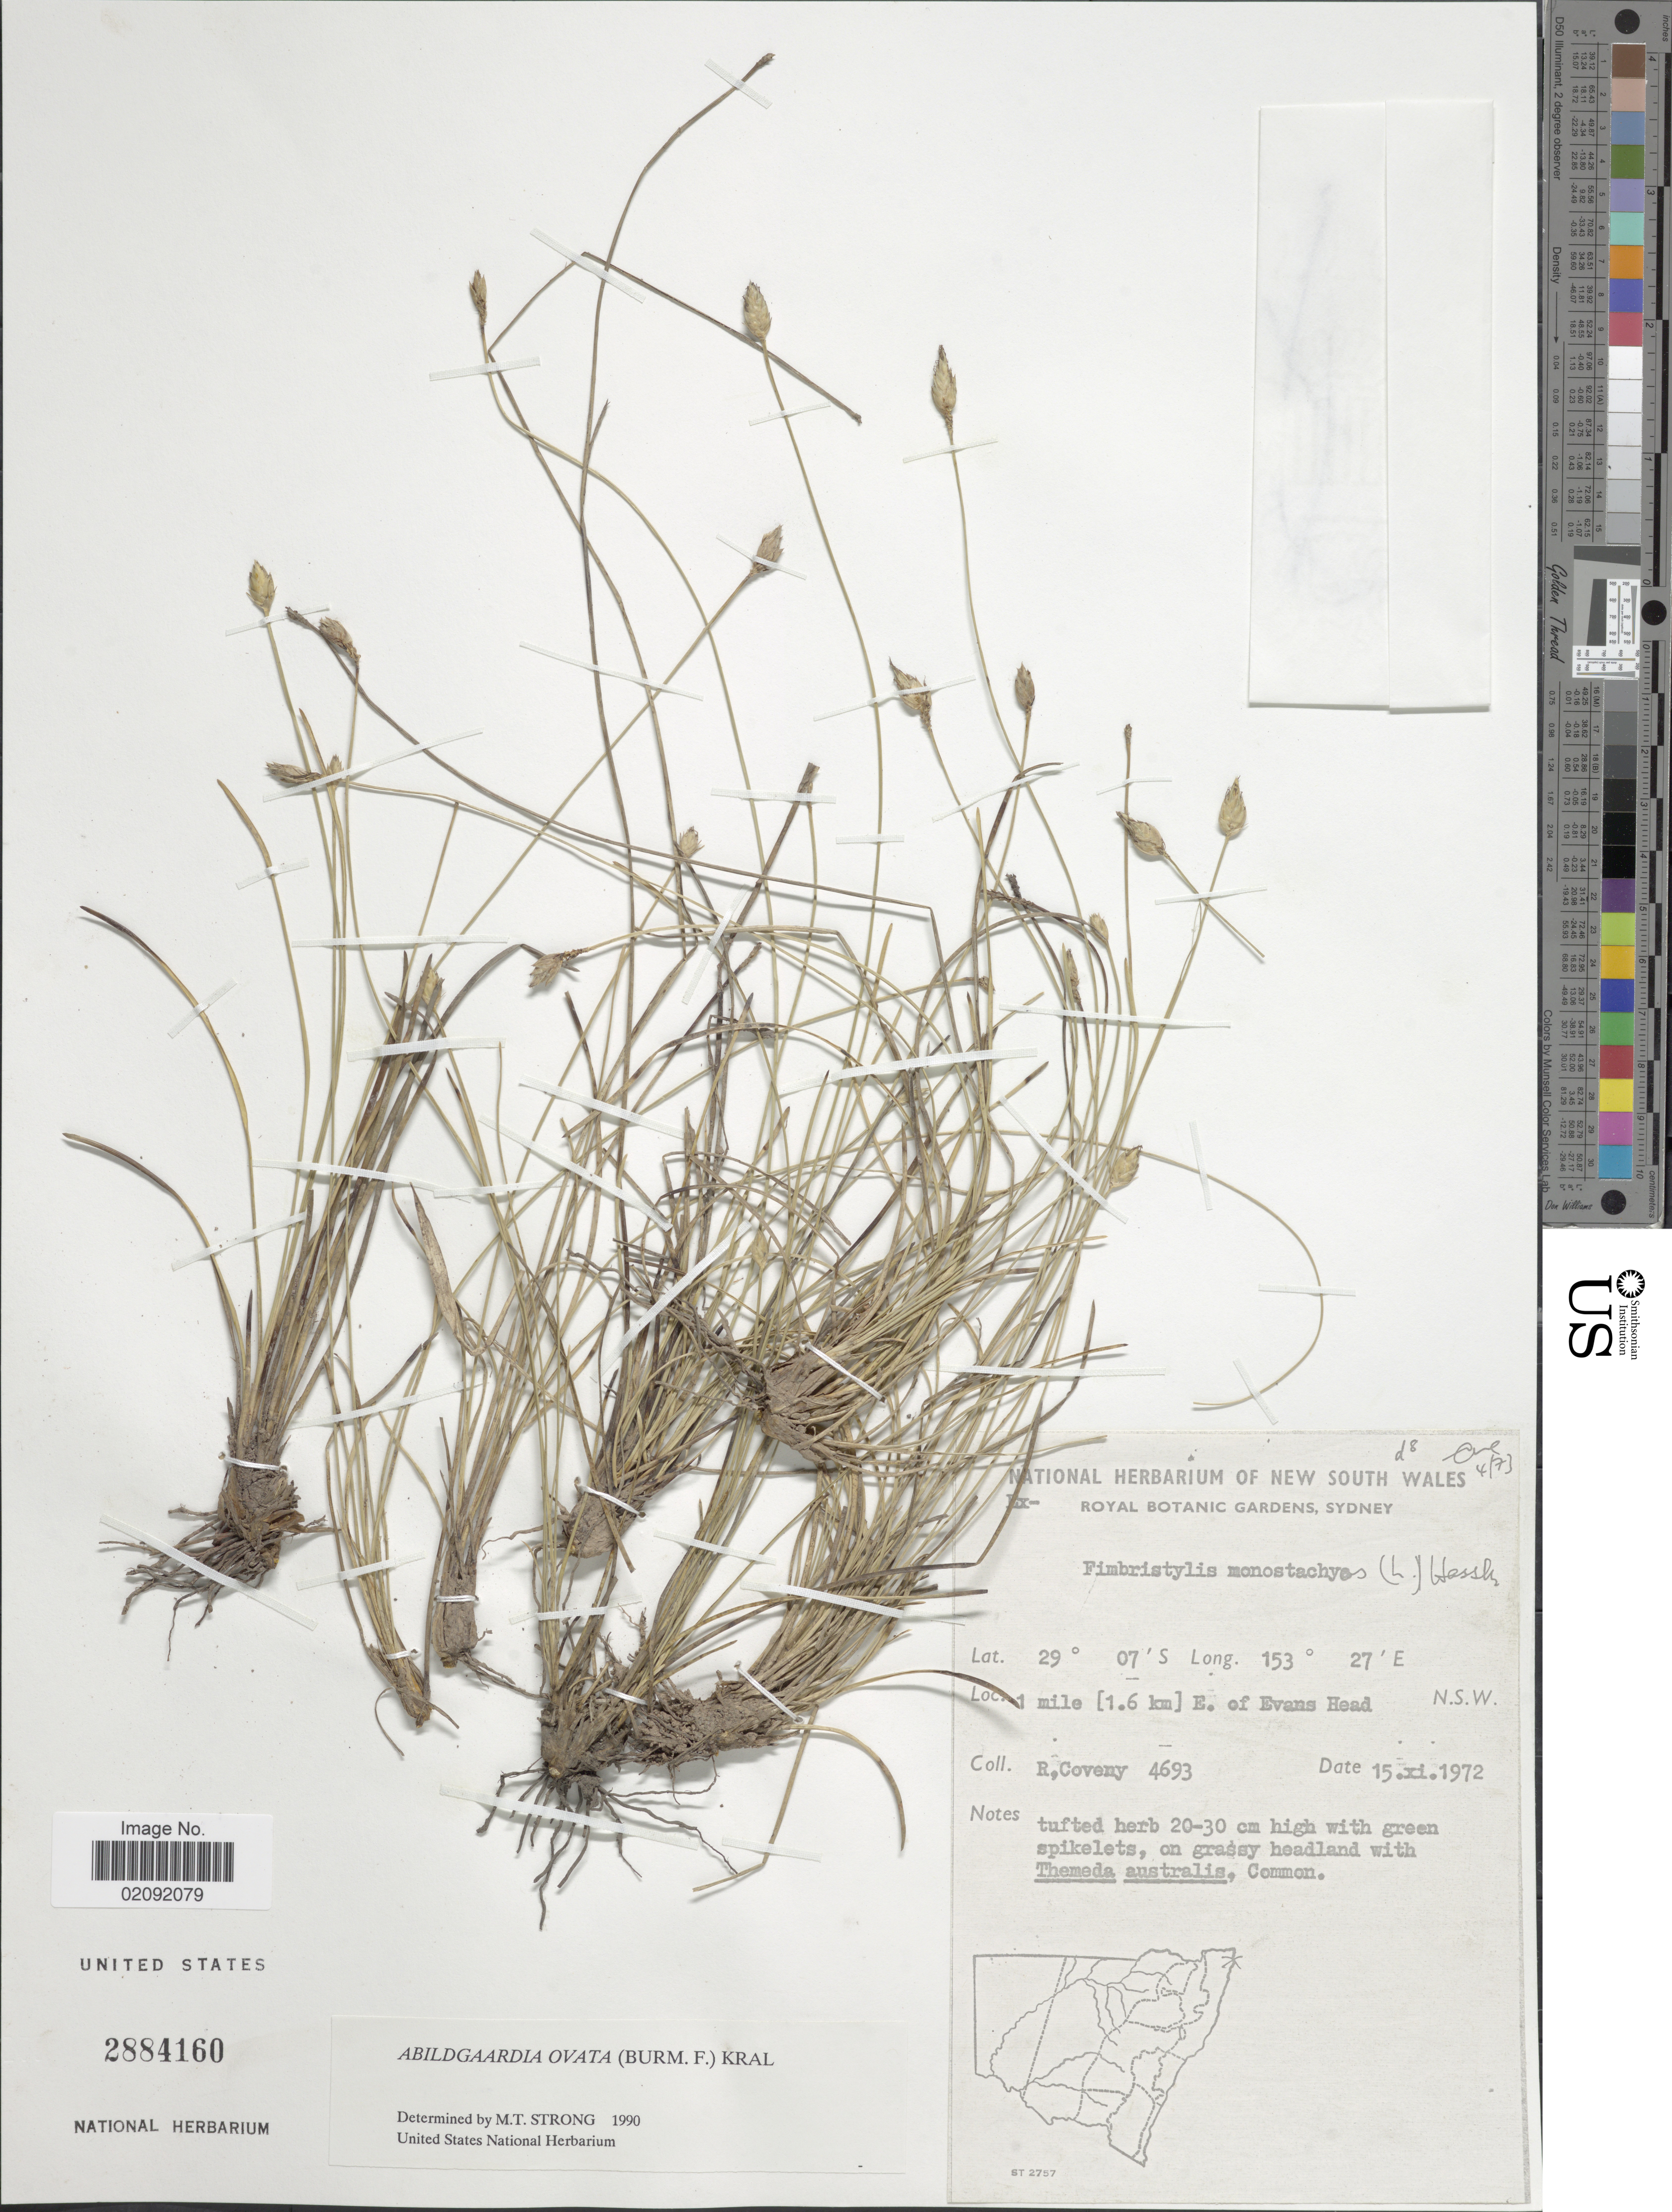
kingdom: Plantae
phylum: Tracheophyta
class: Liliopsida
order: Poales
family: Cyperaceae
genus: Abildgaardia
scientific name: Abildgaardia ovata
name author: (Burm. f.) Kral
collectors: R. Coveny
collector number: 4693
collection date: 1972-11-15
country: Australia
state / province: New South Wales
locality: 1 mile [1.6] E. of Evans Head.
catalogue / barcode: US 2884160